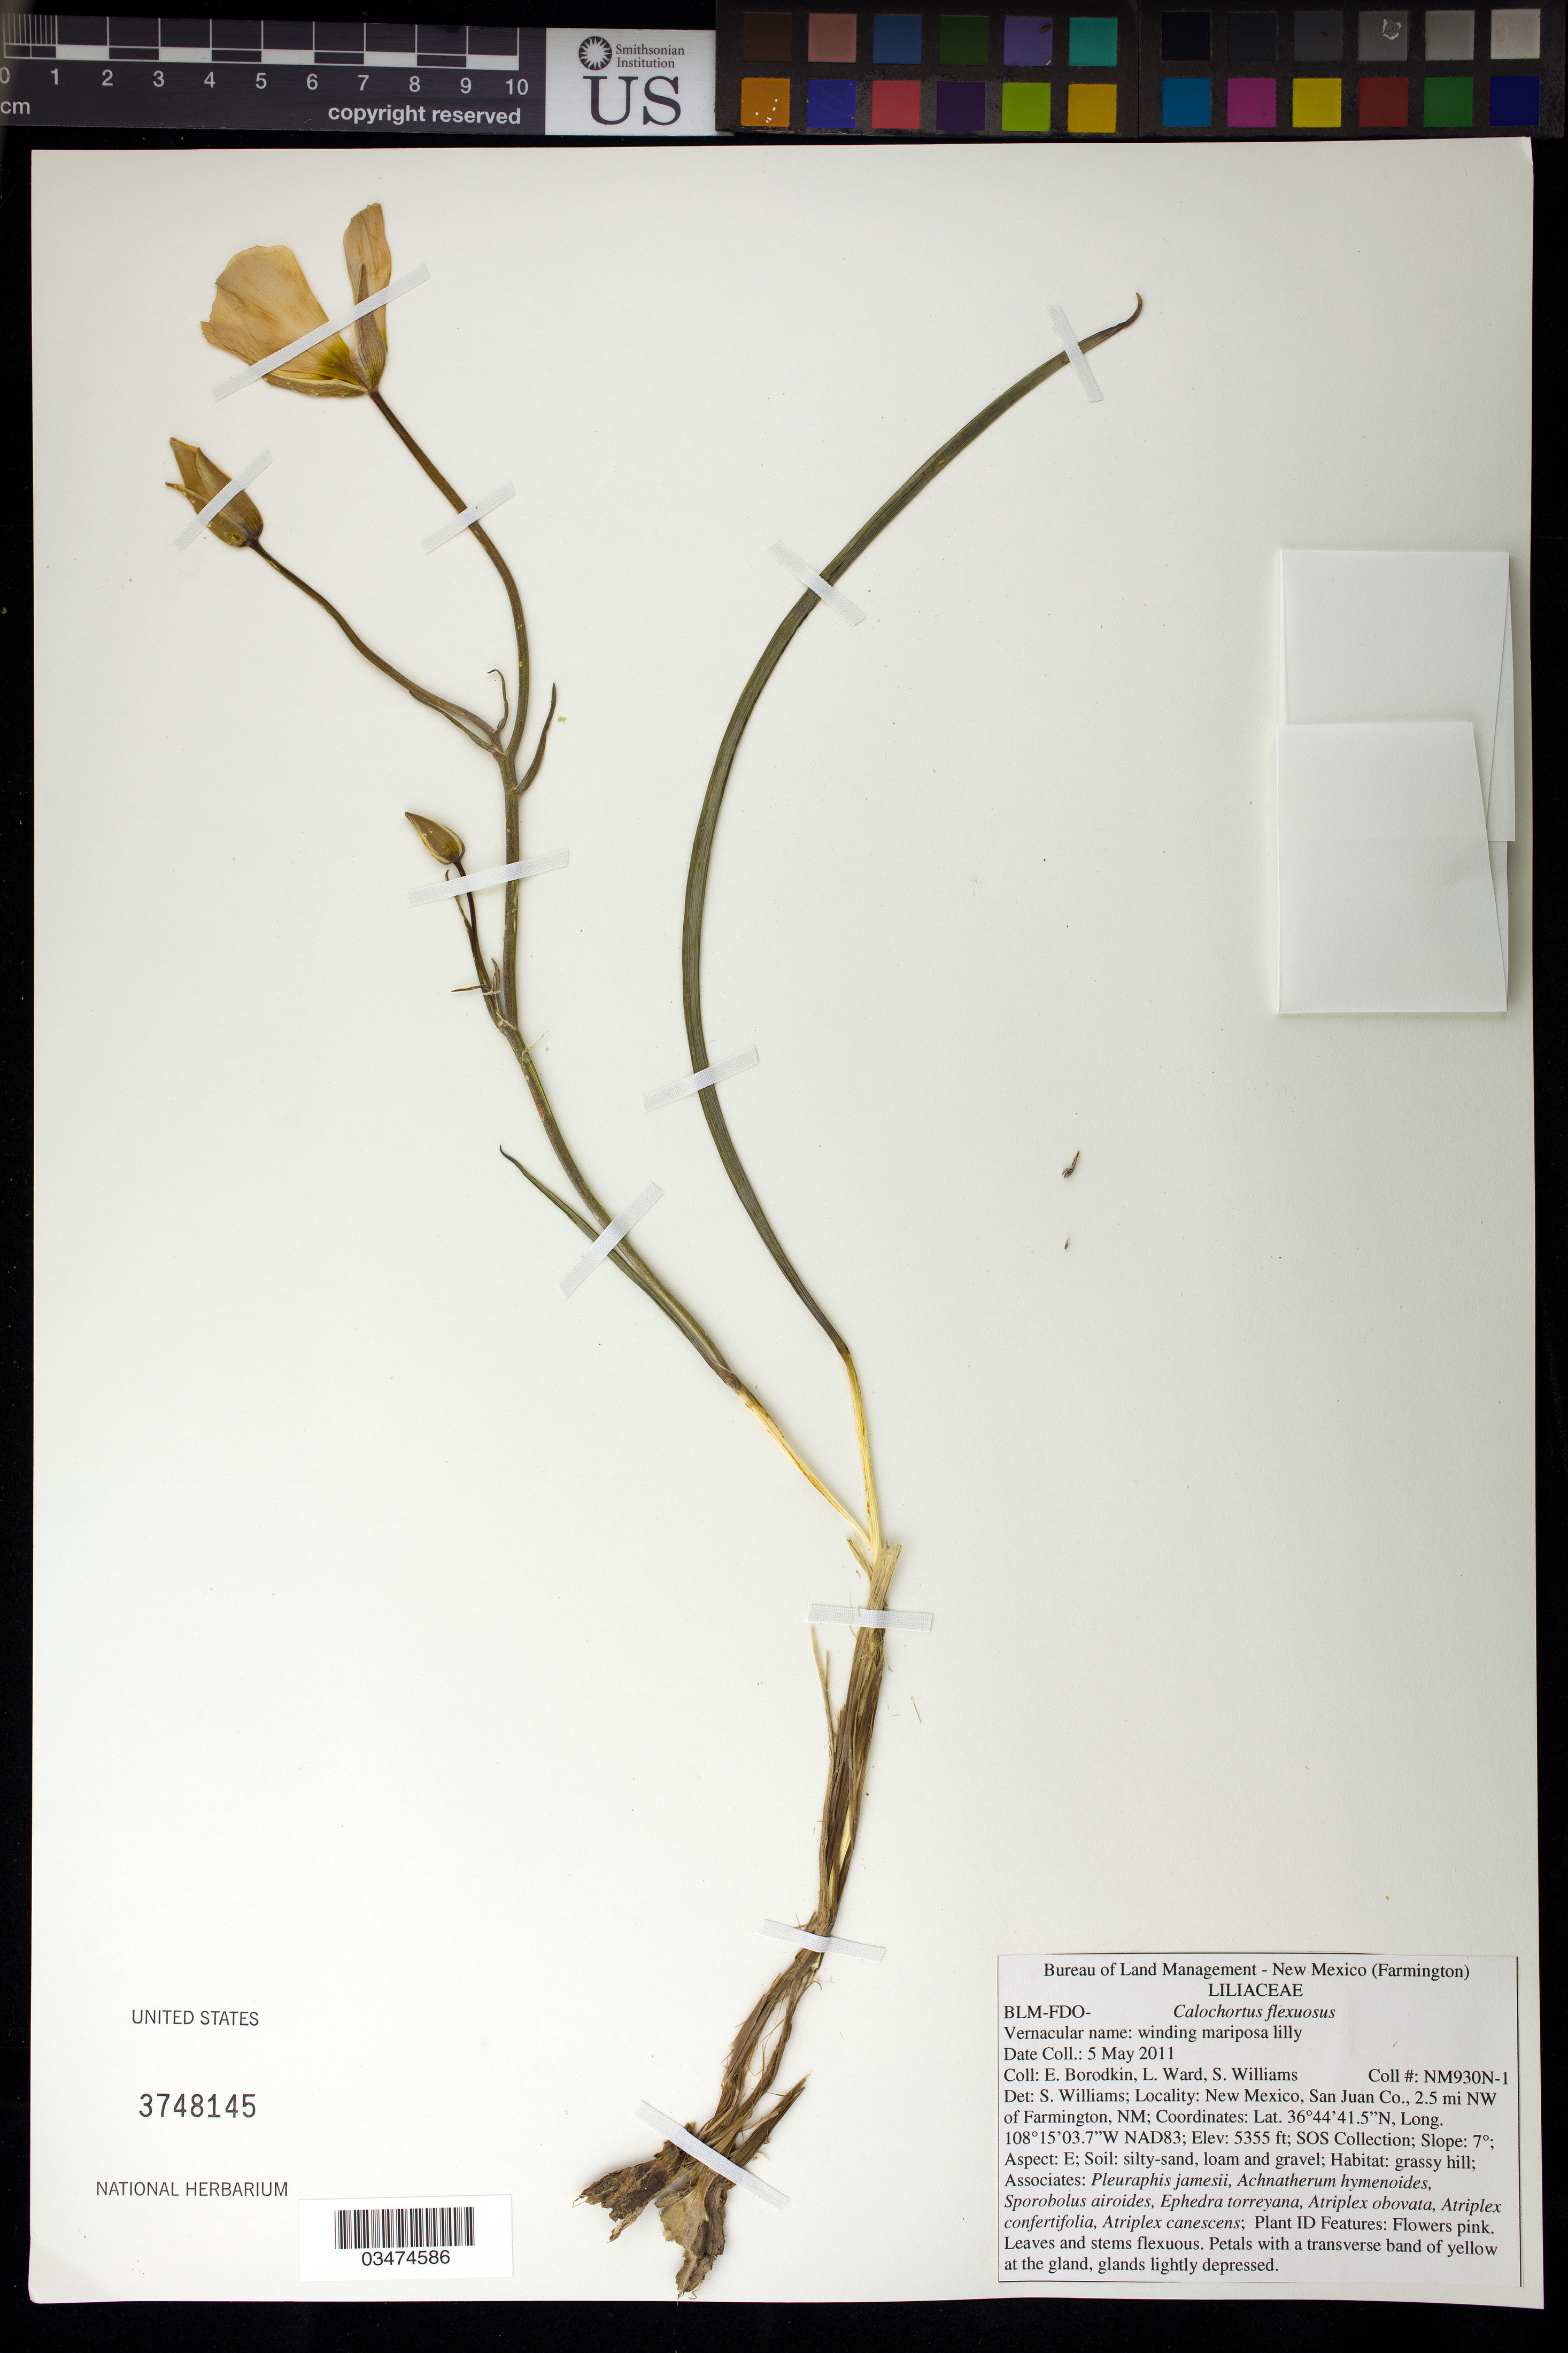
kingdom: Plantae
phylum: Tracheophyta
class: Liliopsida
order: Liliales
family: Liliaceae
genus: Calochortus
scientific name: Calochortus flexuosus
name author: S. Watson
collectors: E. Borodkin, L. Ward & S. Williams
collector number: NM930N-1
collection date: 2011-05-05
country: United States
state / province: New Mexico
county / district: San Juan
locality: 2.5 mi. NW of Farmington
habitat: Grassy hills. Silty-sand, loam and gravel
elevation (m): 1632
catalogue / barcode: US 3748145